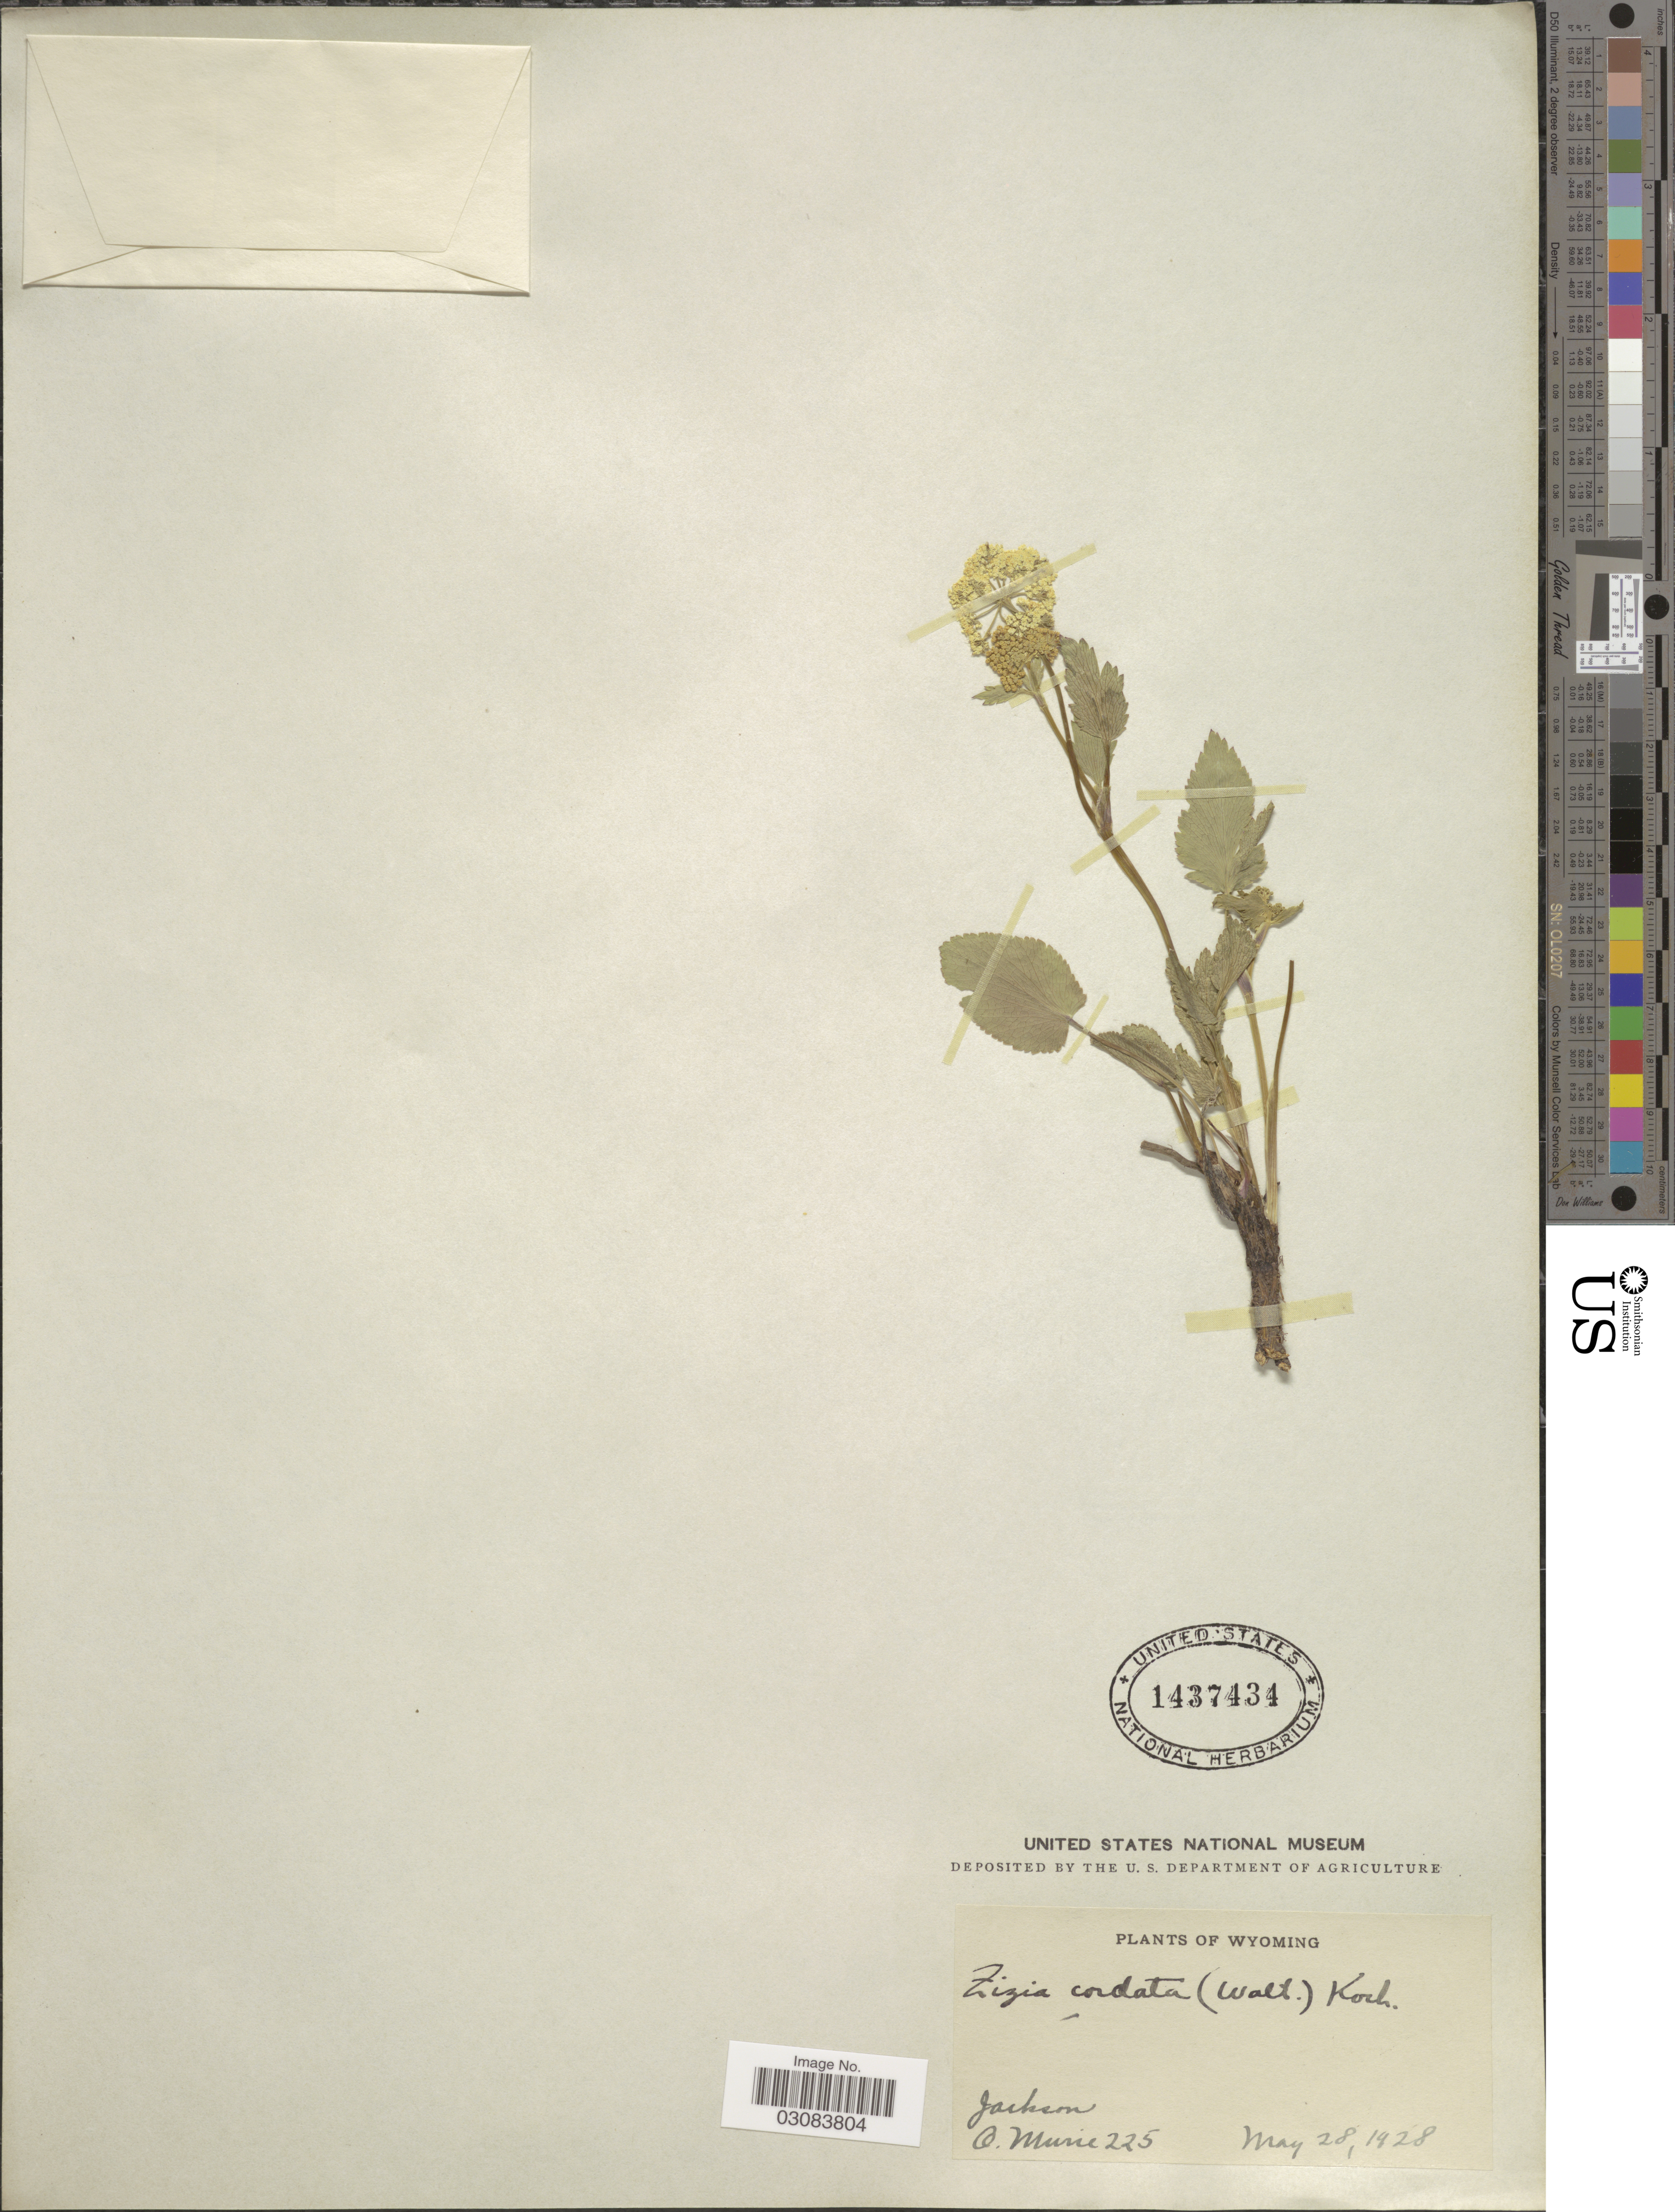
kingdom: Plantae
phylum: Tracheophyta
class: Magnoliopsida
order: Apiales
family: Apiaceae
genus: Zizia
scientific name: Zizia aptera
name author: (A. Gray) Fernald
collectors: O. Murie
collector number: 225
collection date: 1928-05-28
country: United States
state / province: Wyoming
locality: Jackson.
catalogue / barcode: US 1437434